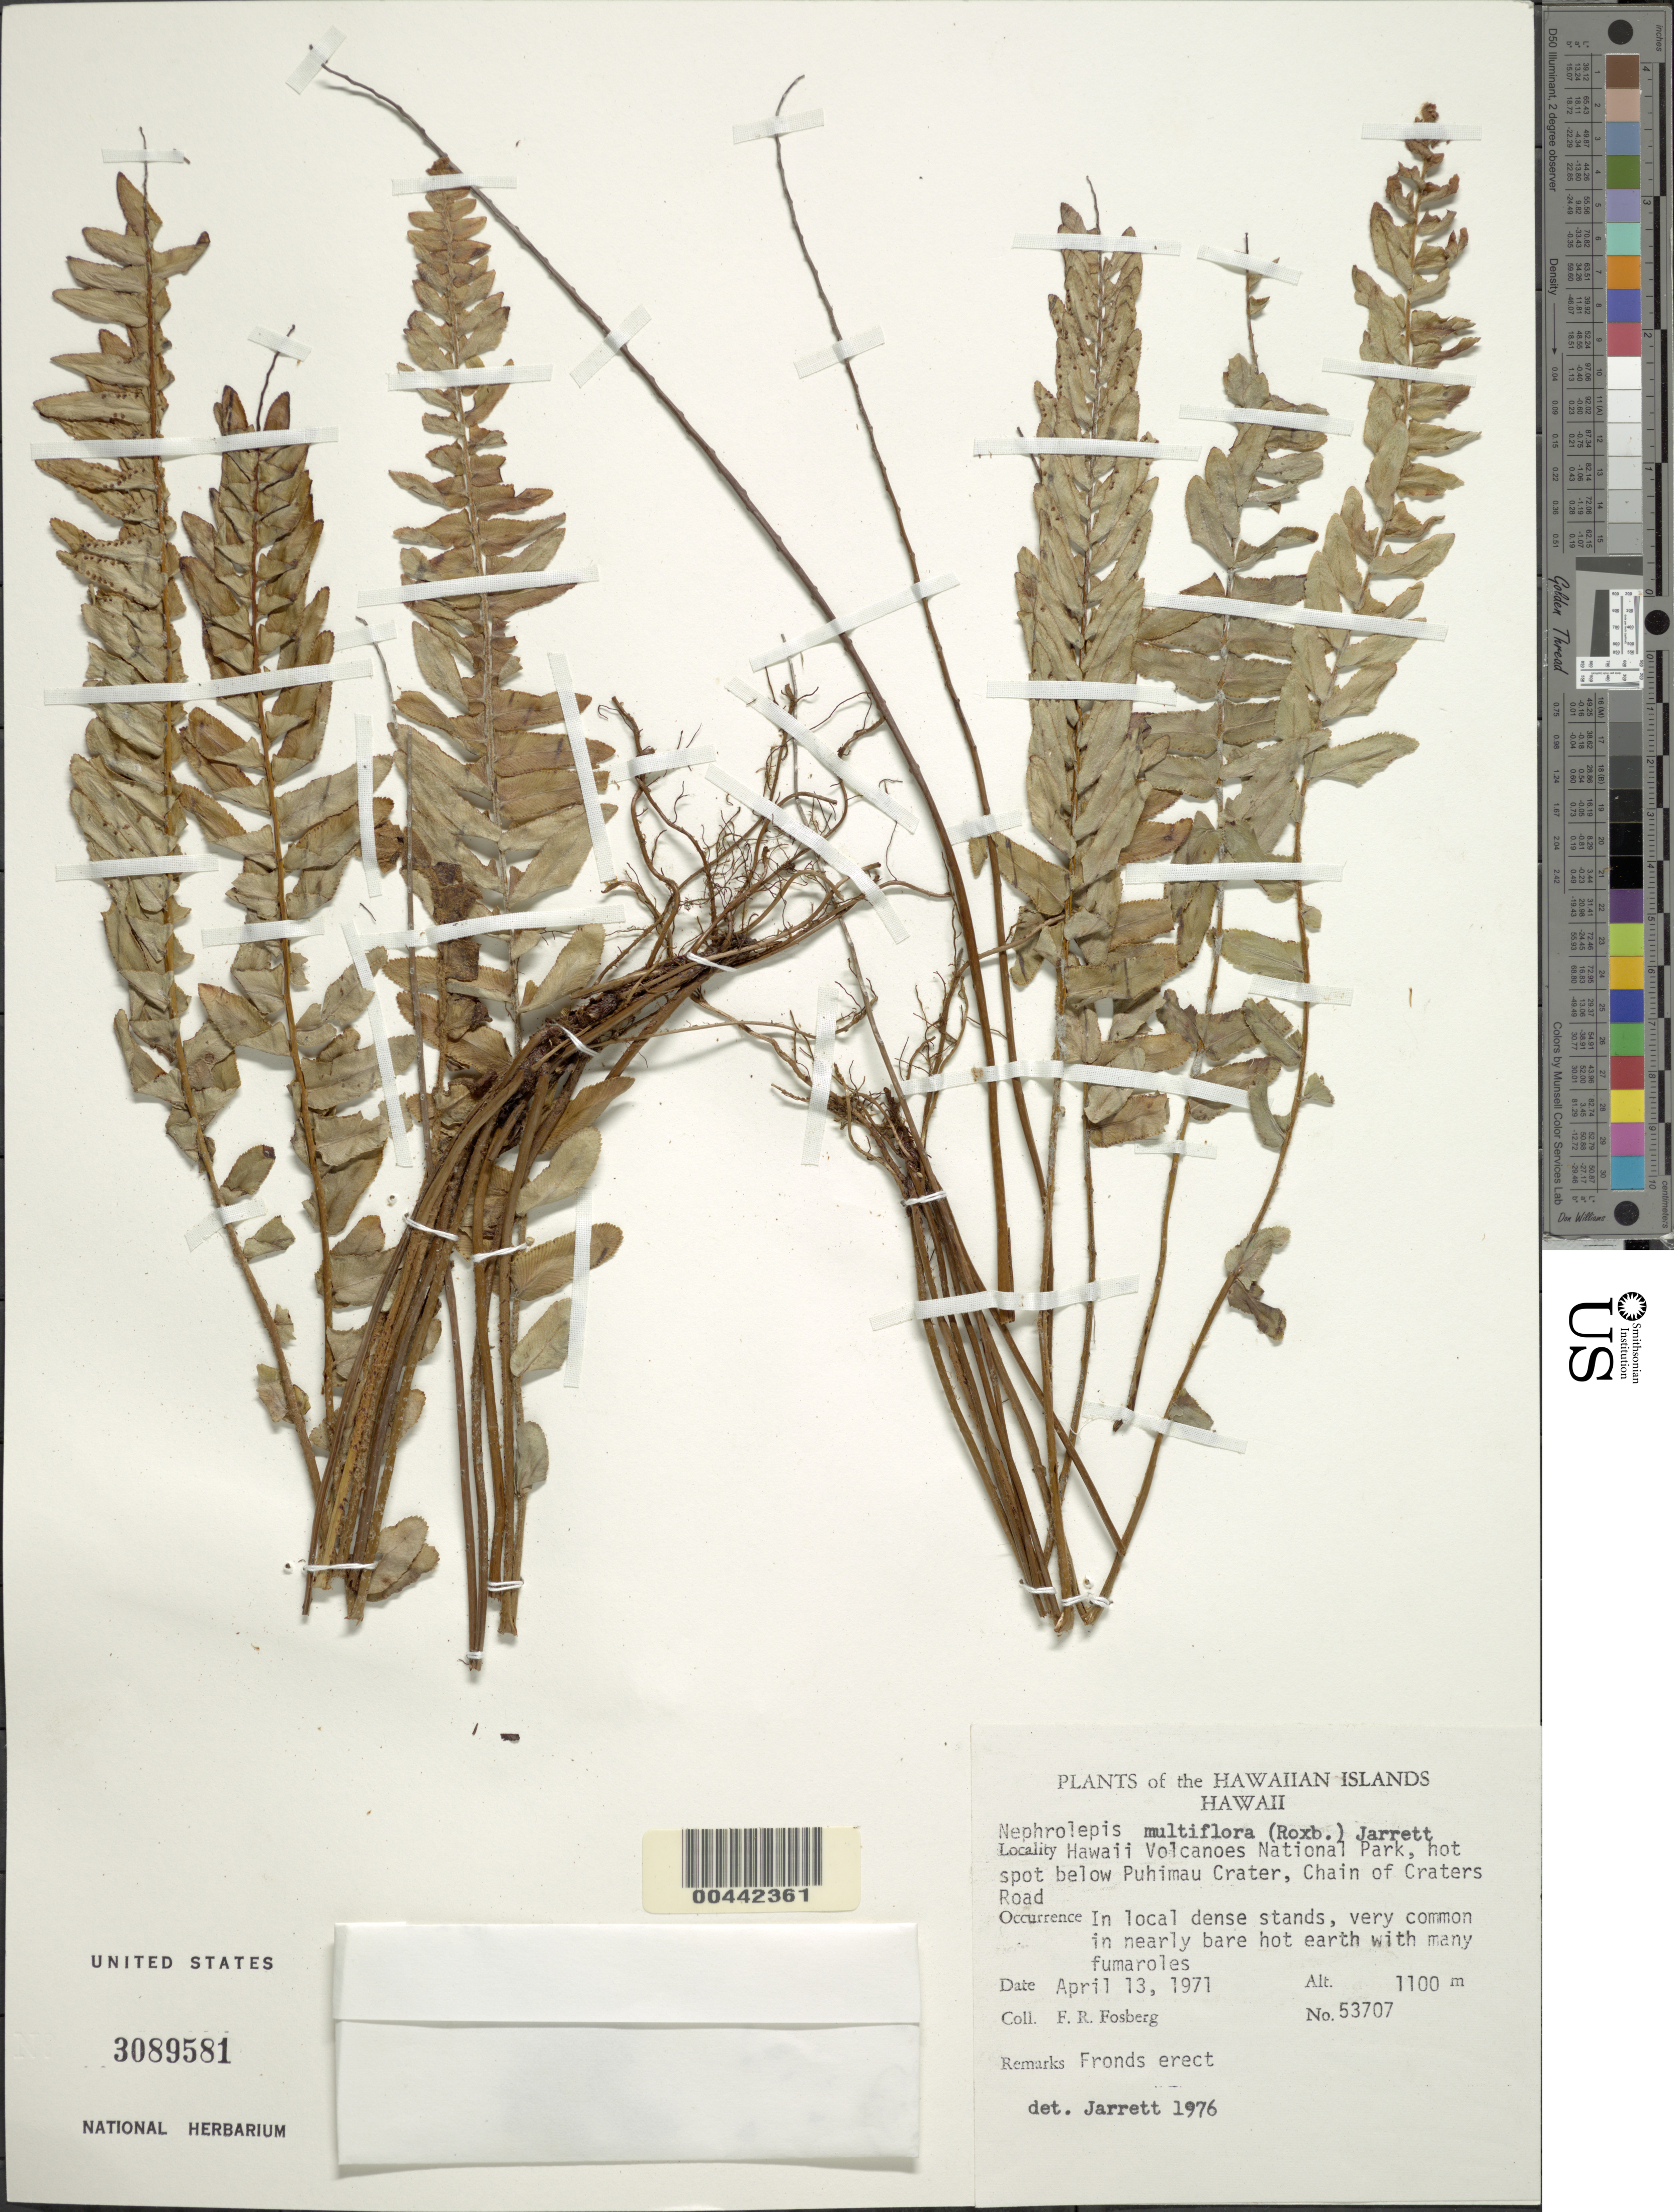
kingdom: Plantae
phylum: Tracheophyta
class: Polypodiopsida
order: Polypodiales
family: Nephrolepidaceae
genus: Nephrolepis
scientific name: Nephrolepis multiflora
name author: (Roxb.) F.M. Jarrett ex C.V. Morton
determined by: Jarrett, Frances M.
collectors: F. R. Fosberg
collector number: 53707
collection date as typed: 13 Apr 1971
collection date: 1971-04-13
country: United States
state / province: Hawaii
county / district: Hawaii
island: Hawaii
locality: Hawaii Volcanoes Nat. Pk., below Puhimau Crater, Chain of Craters Rd.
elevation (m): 1100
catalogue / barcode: US 3089581